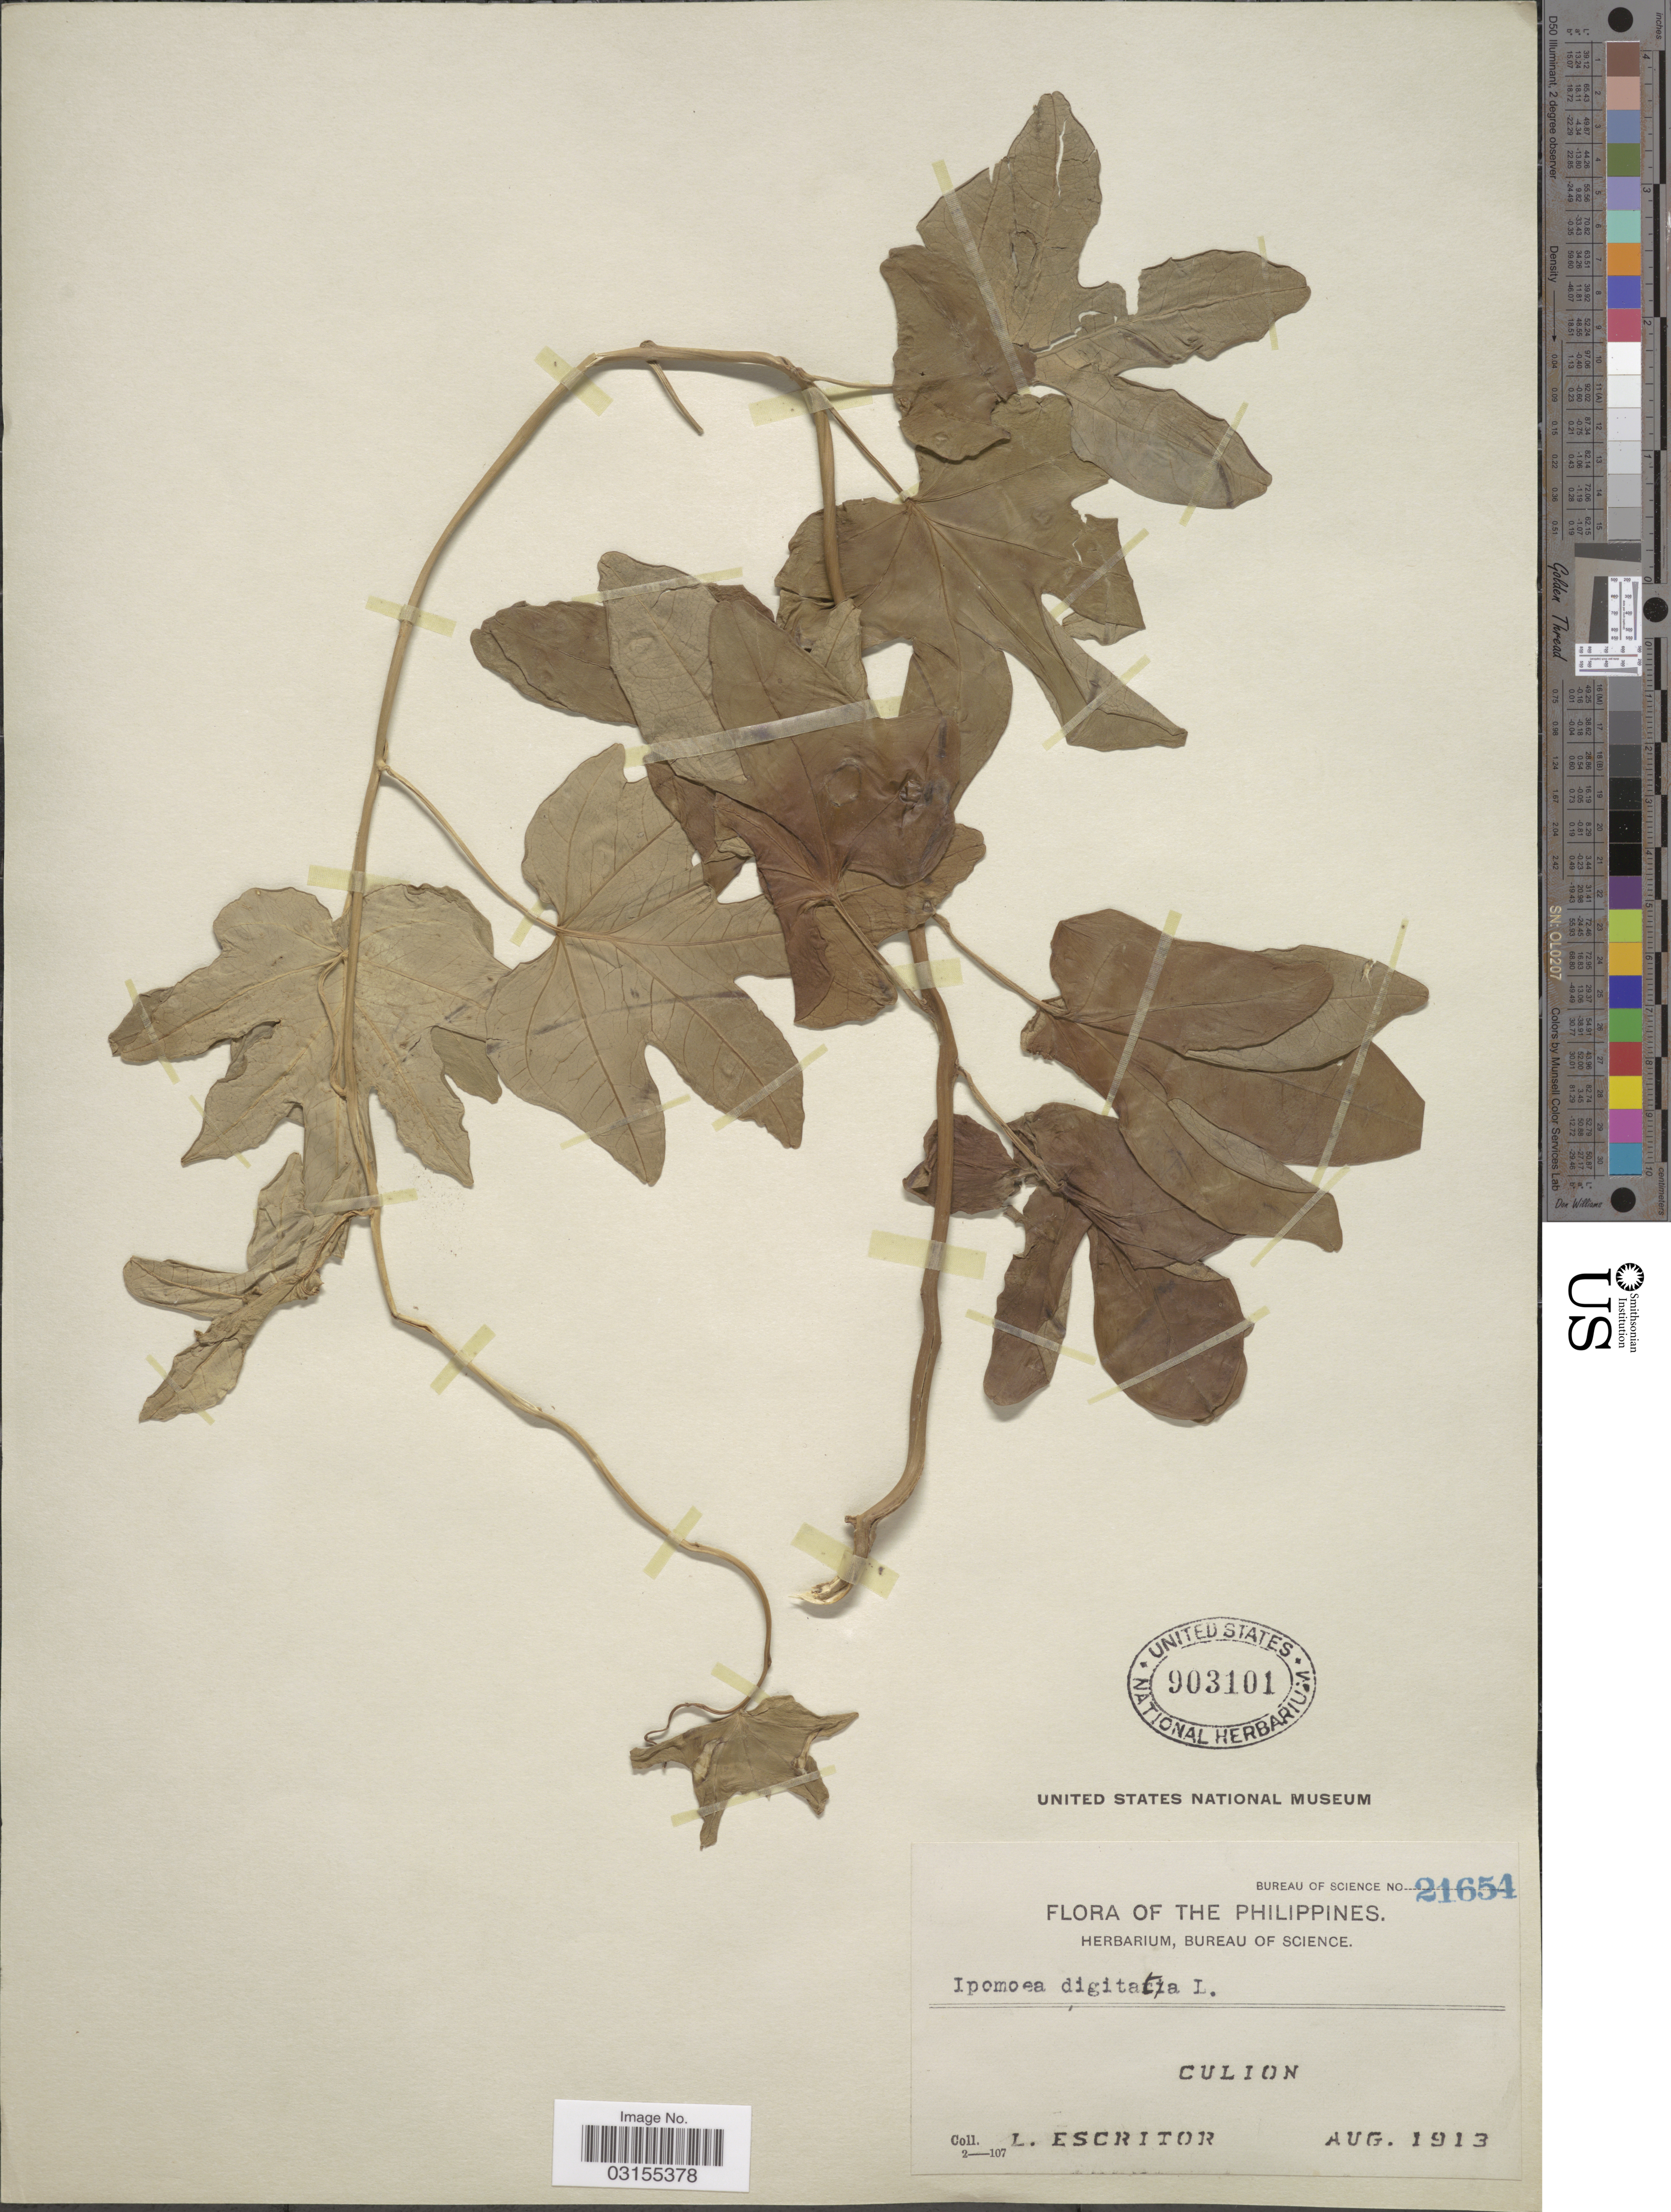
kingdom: Plantae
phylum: Tracheophyta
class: Magnoliopsida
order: Solanales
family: Convolvulaceae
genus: Ipomoea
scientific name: Ipomoea digitata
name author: L.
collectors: L. Escritor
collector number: Bureau of Science 21654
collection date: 1913-08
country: Philippines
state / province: Mimaropa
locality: Culion.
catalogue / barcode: US 903101